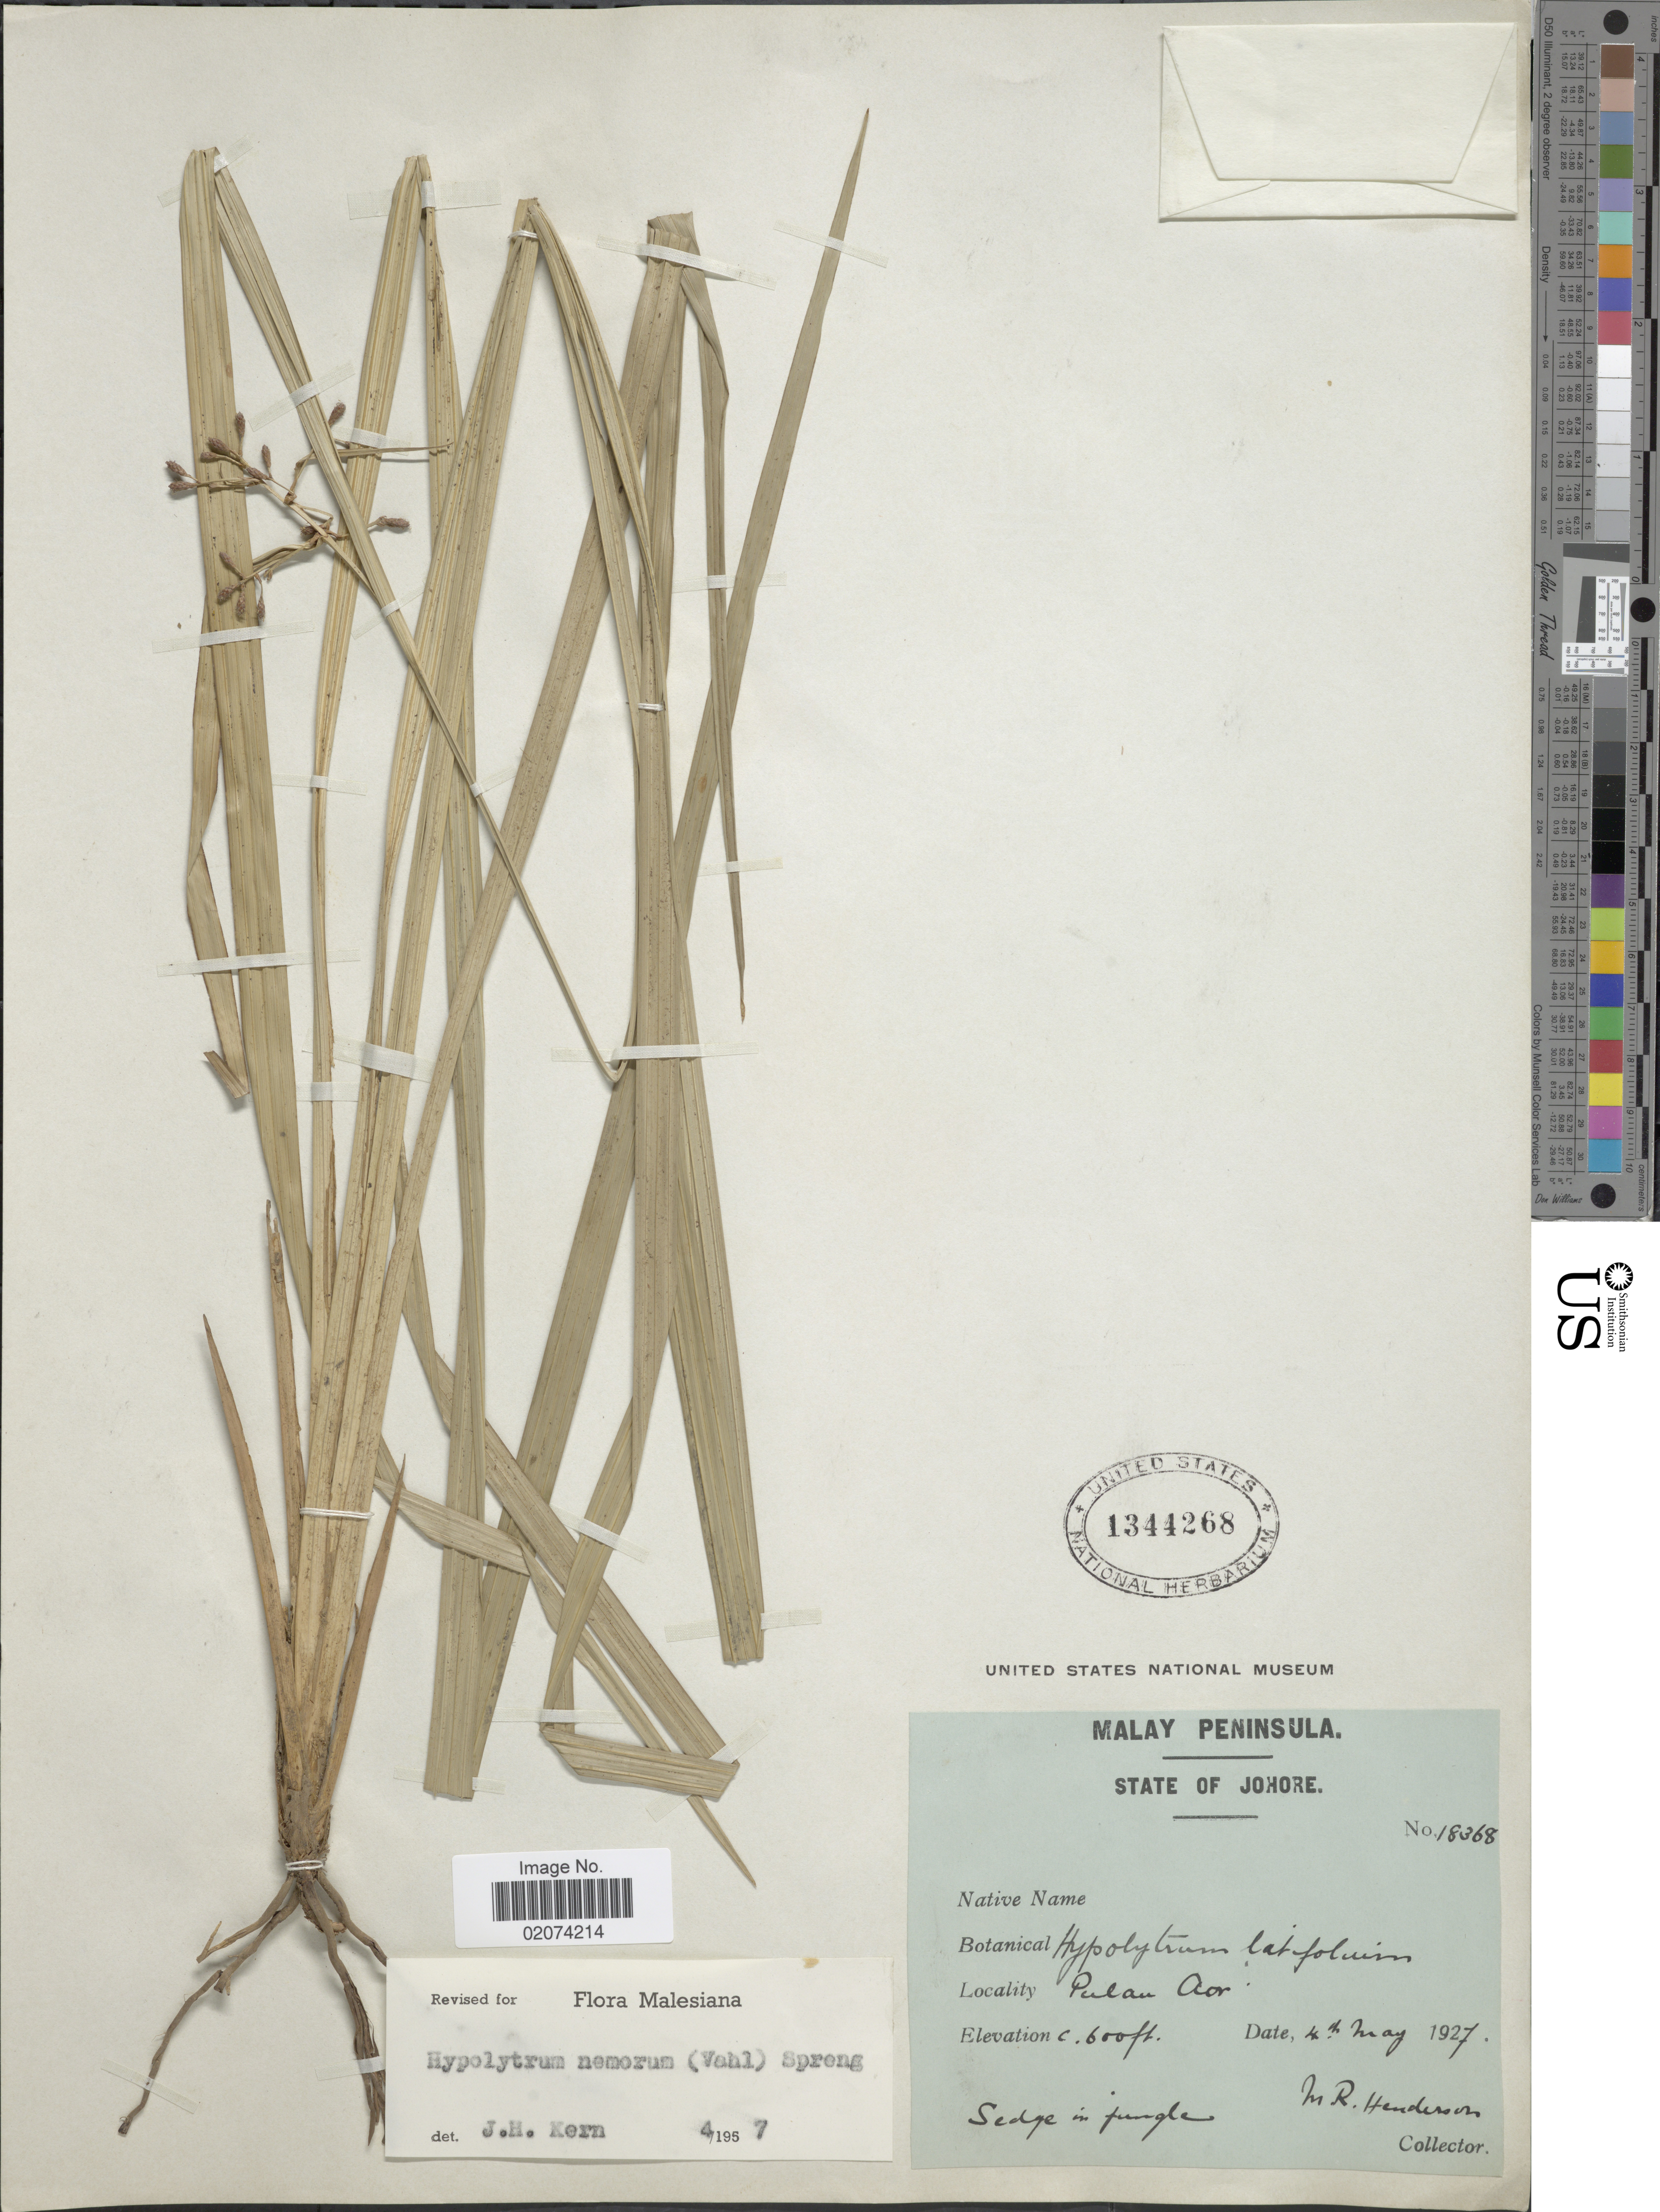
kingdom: Plantae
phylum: Tracheophyta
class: Liliopsida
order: Poales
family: Cyperaceae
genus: Hypolytrum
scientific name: Hypolytrum nemorum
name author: (Vahl) Spreng.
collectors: R. J. F. Henderson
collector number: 18368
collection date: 1927-05-04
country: Malaysia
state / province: Johor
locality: Malay Peninsula. Johore, Pulan Aor [interpreted]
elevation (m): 183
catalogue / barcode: US 1344268